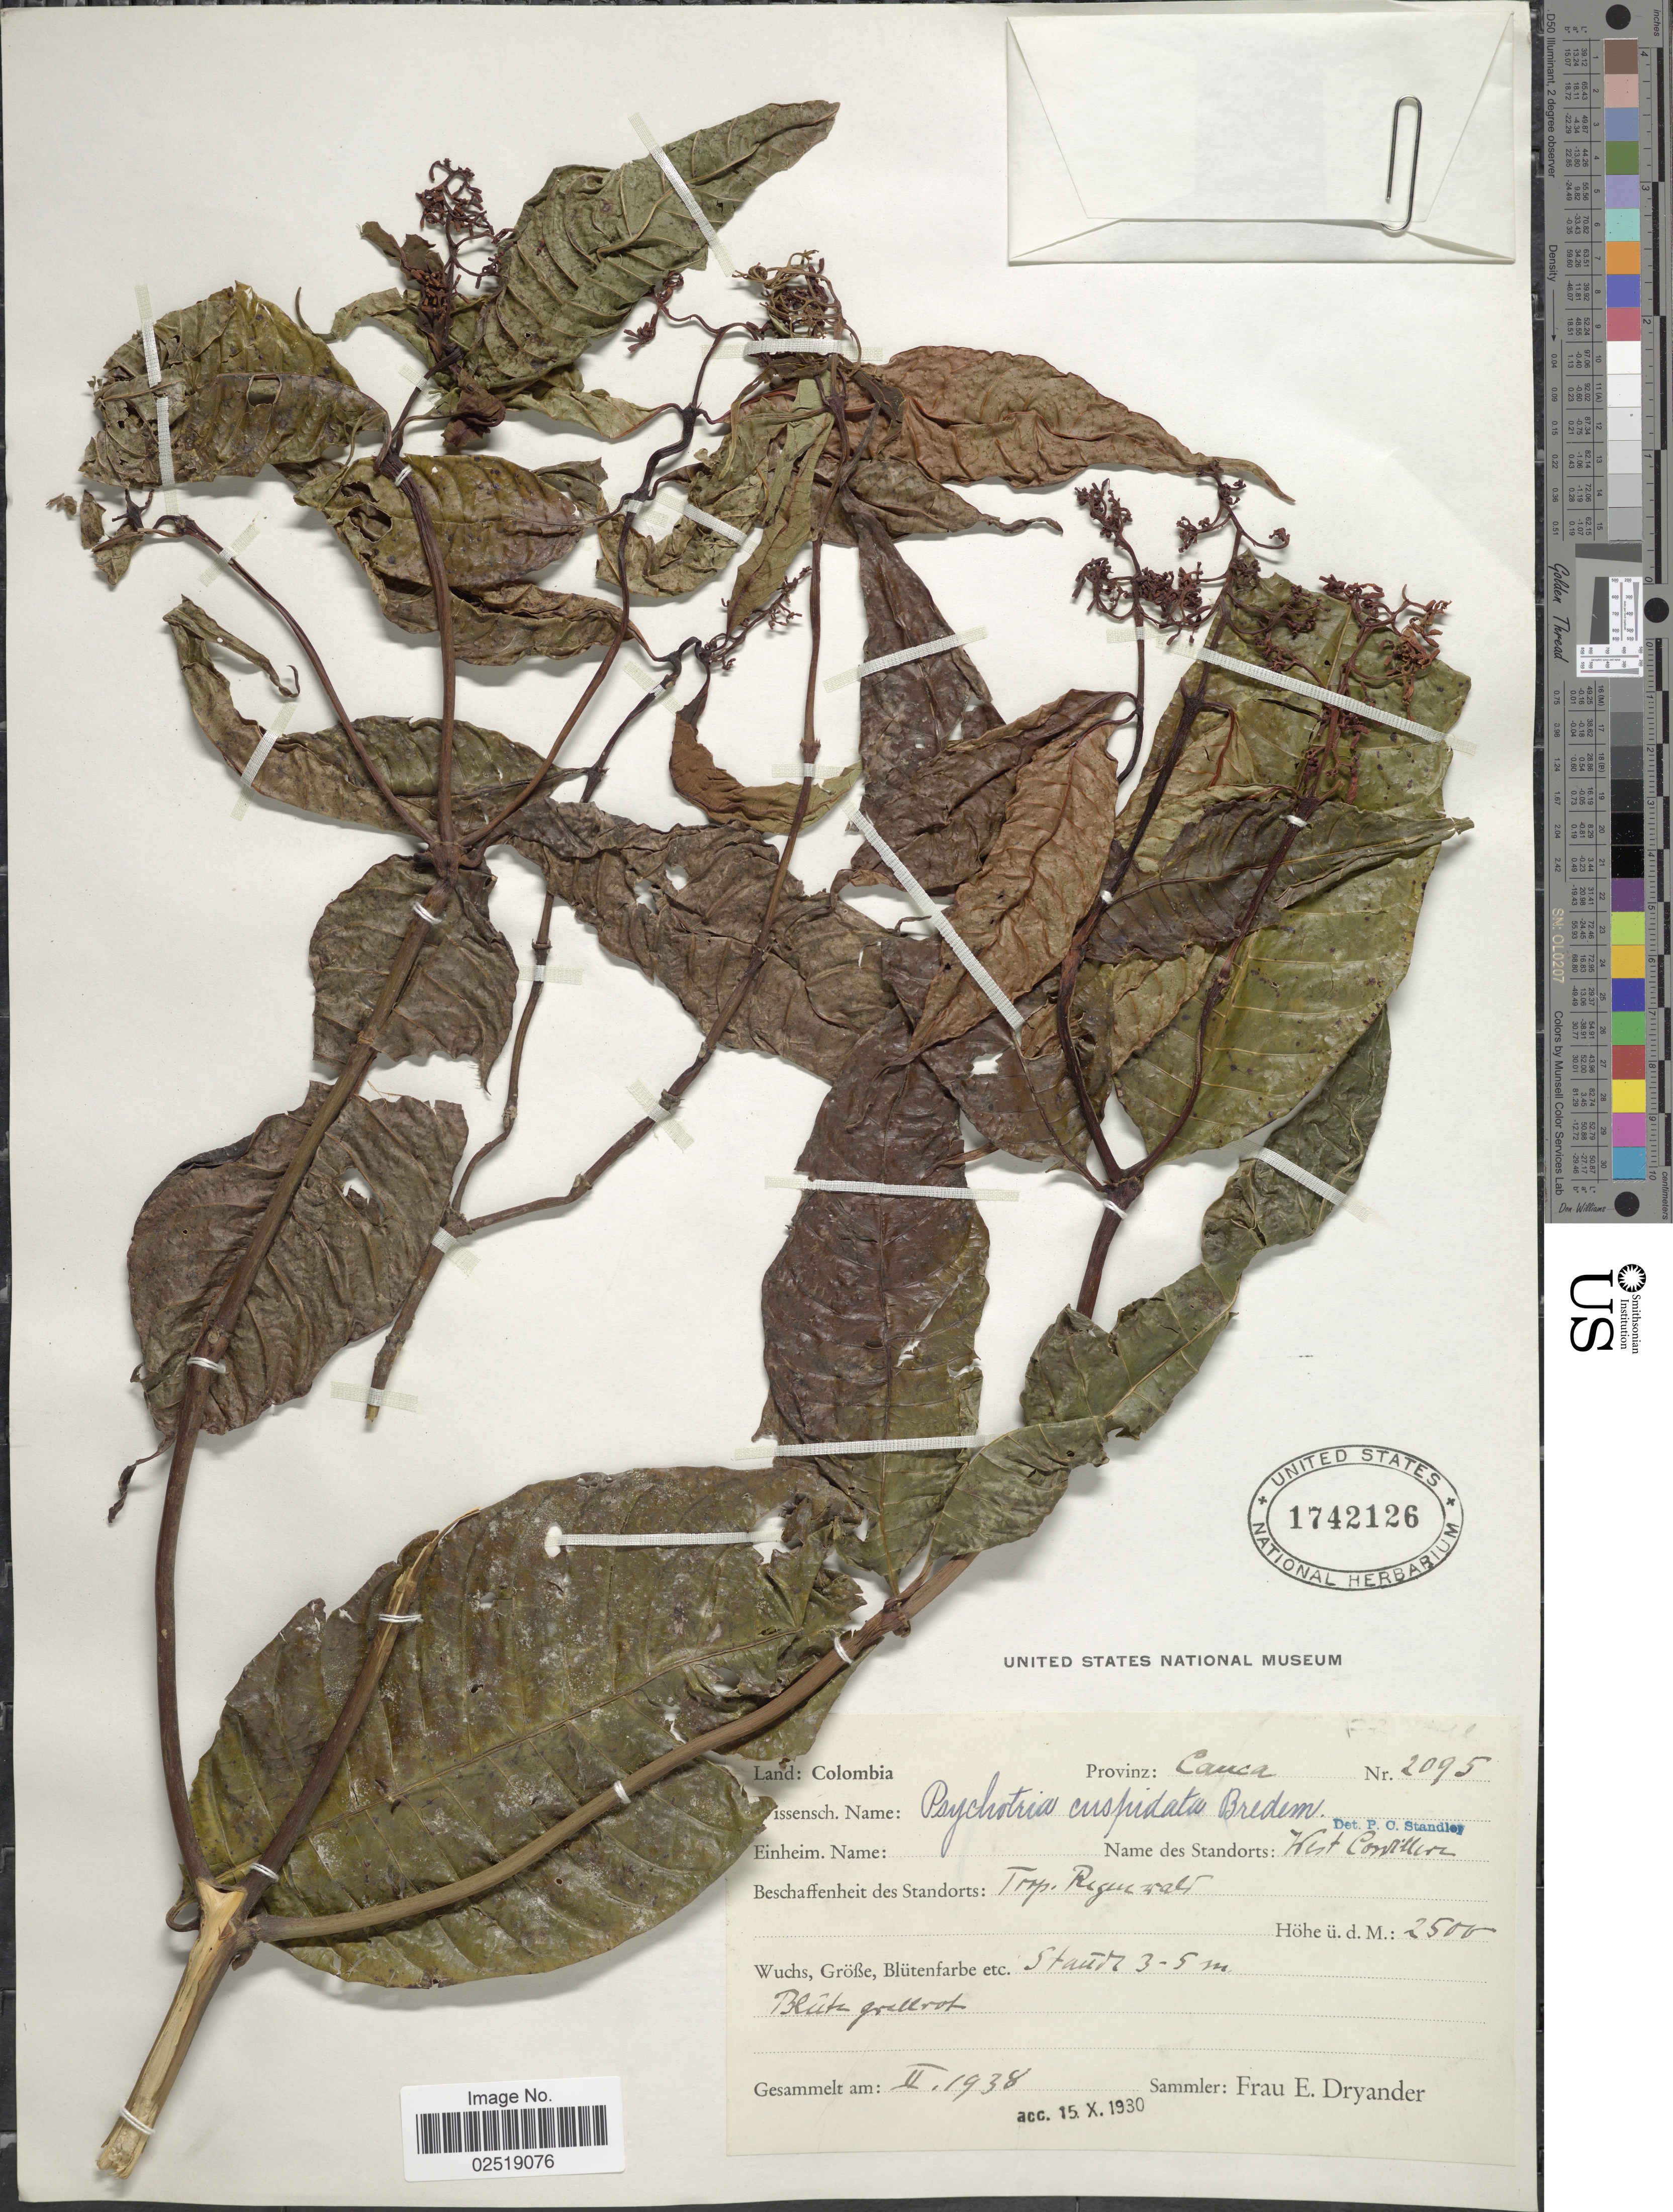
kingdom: Plantae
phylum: Tracheophyta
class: Magnoliopsida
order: Gentianales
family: Rubiaceae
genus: Psychotria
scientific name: Psychotria cuspidata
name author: Bredem. ex Schult.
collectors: F. Dryander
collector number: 2095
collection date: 1938-02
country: Colombia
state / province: Cauca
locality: Cauca. West Cordillera. Trop. Regenwald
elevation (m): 2500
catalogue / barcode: US 1742126